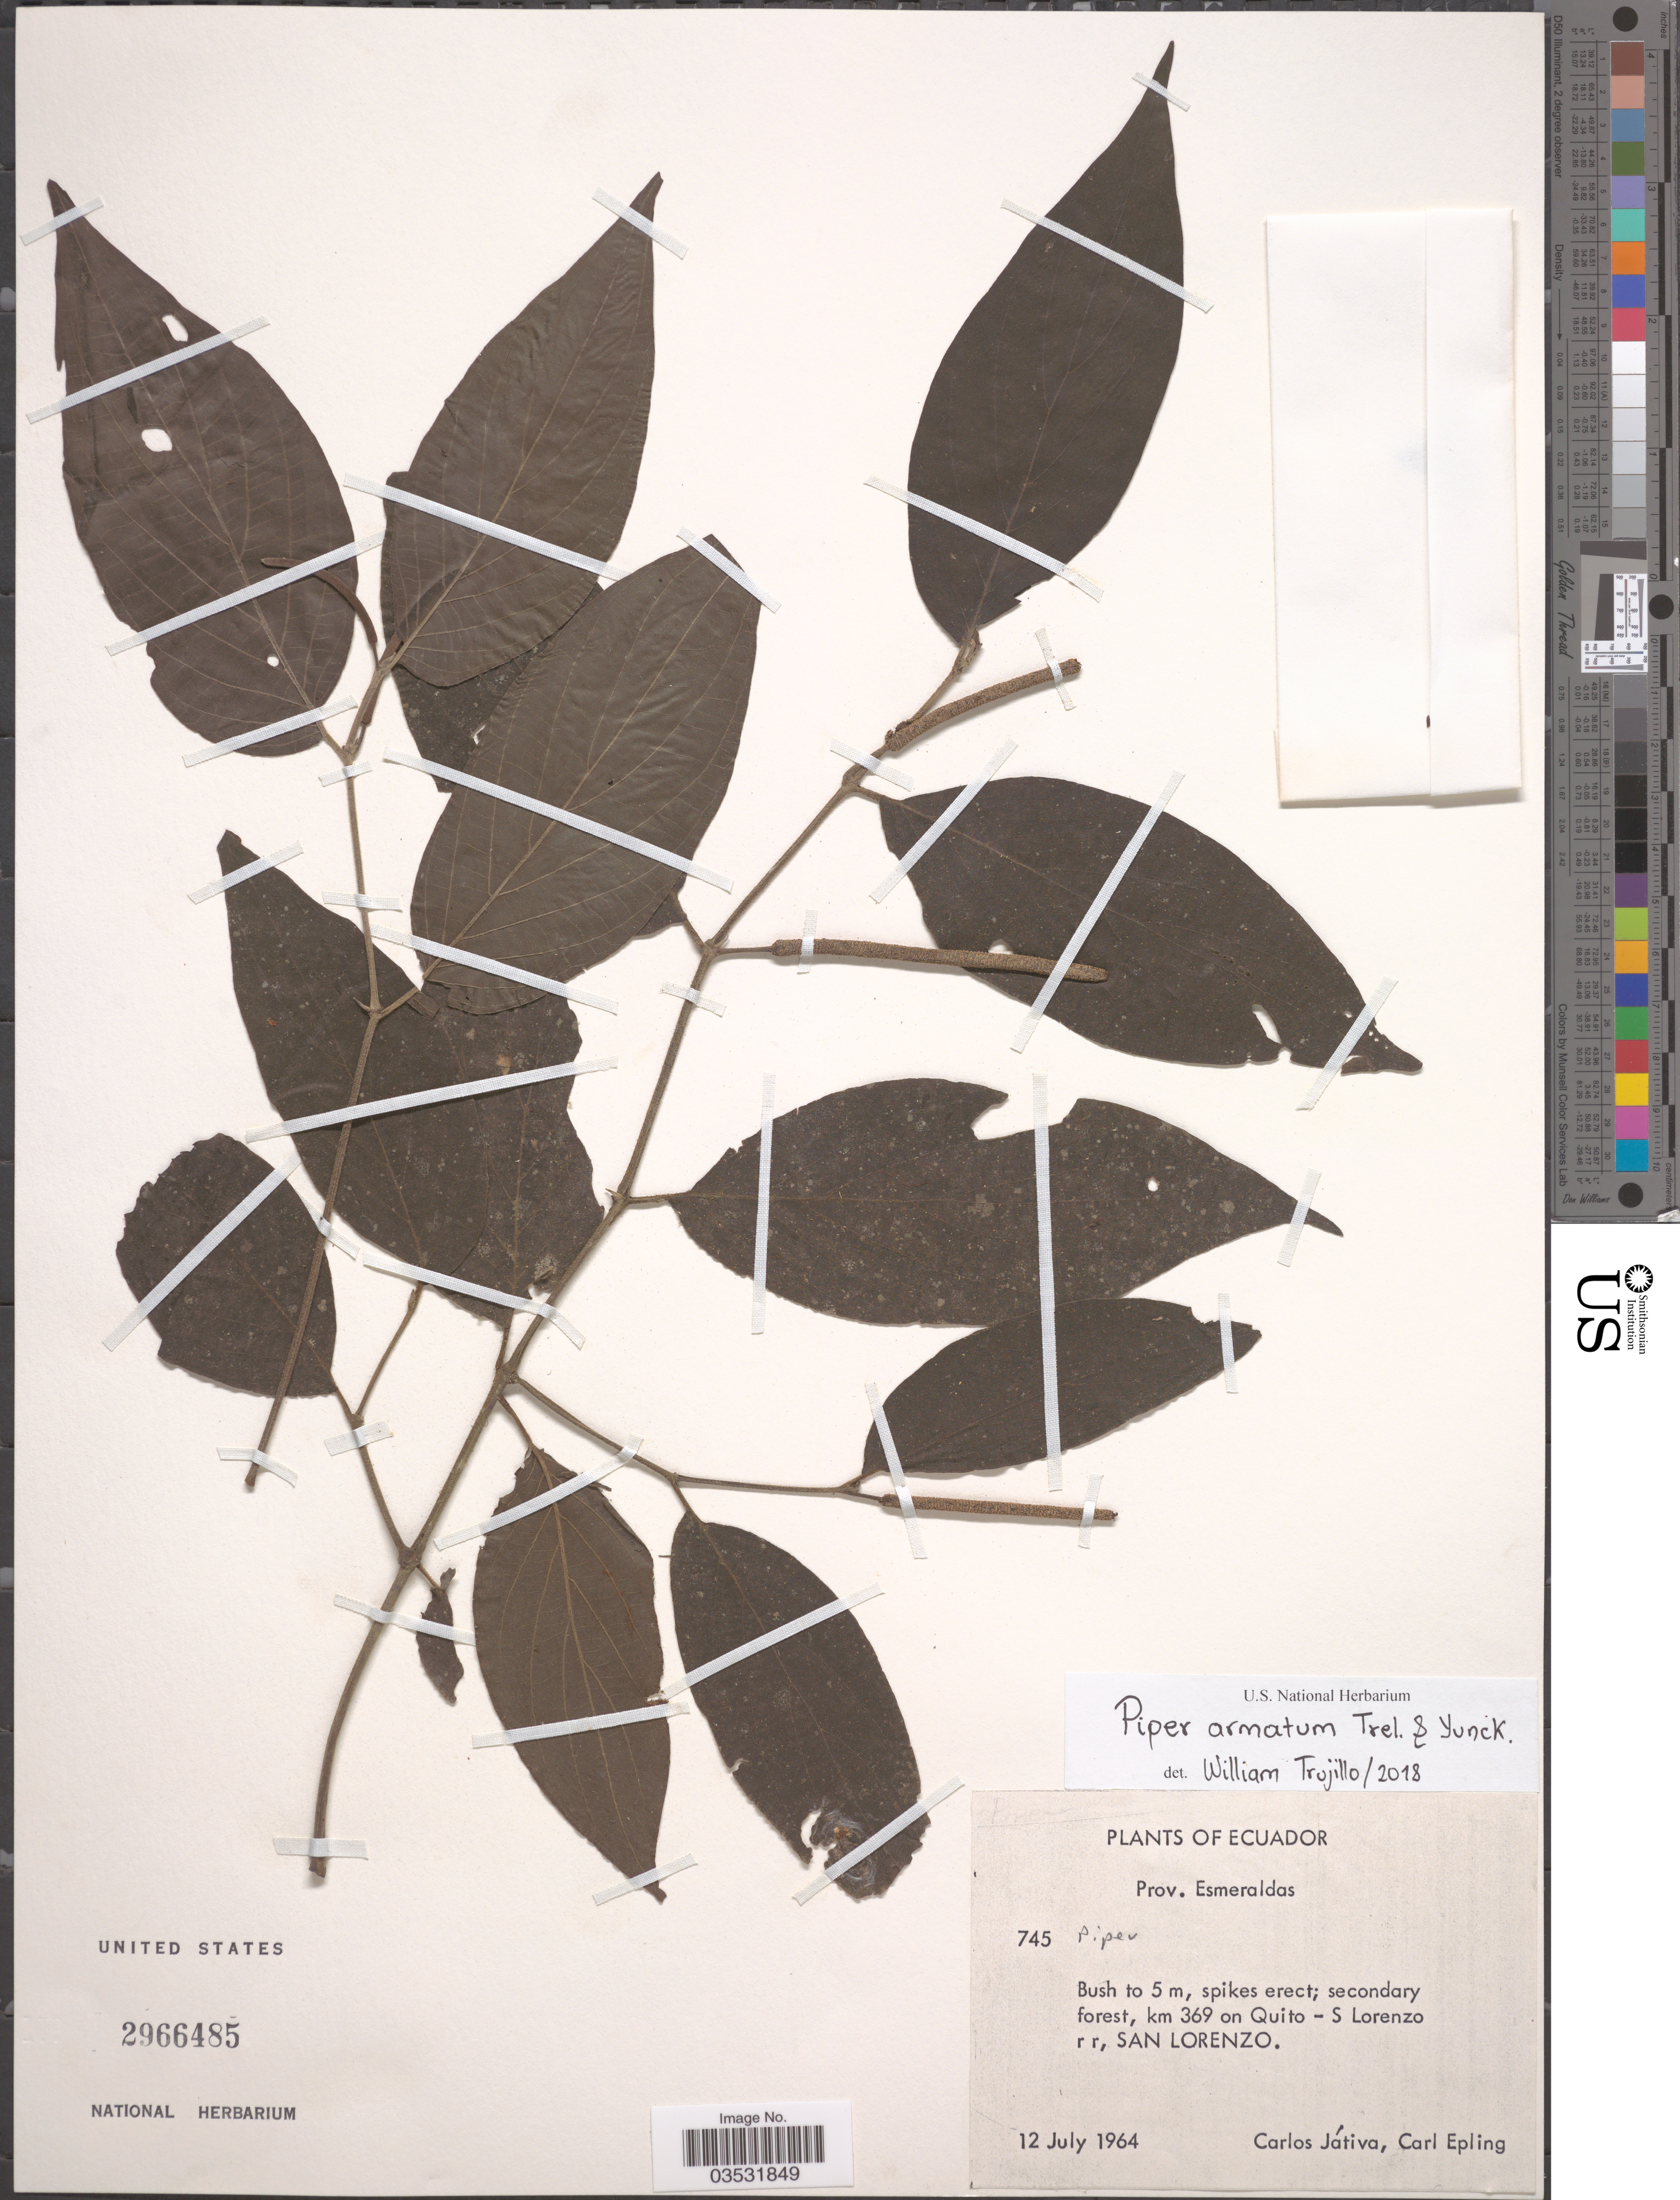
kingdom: Plantae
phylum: Tracheophyta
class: Magnoliopsida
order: Piperales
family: Piperaceae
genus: Piper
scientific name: Piper armatum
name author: Trel. & Yunck.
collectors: C. D. Játiva & C. C. Epling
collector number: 745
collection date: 1964-07-12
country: Ecuador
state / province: Esmeraldas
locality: Km 369 on Quito - S Lorenzo rr, San Lorenzo.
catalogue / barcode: US 2966485